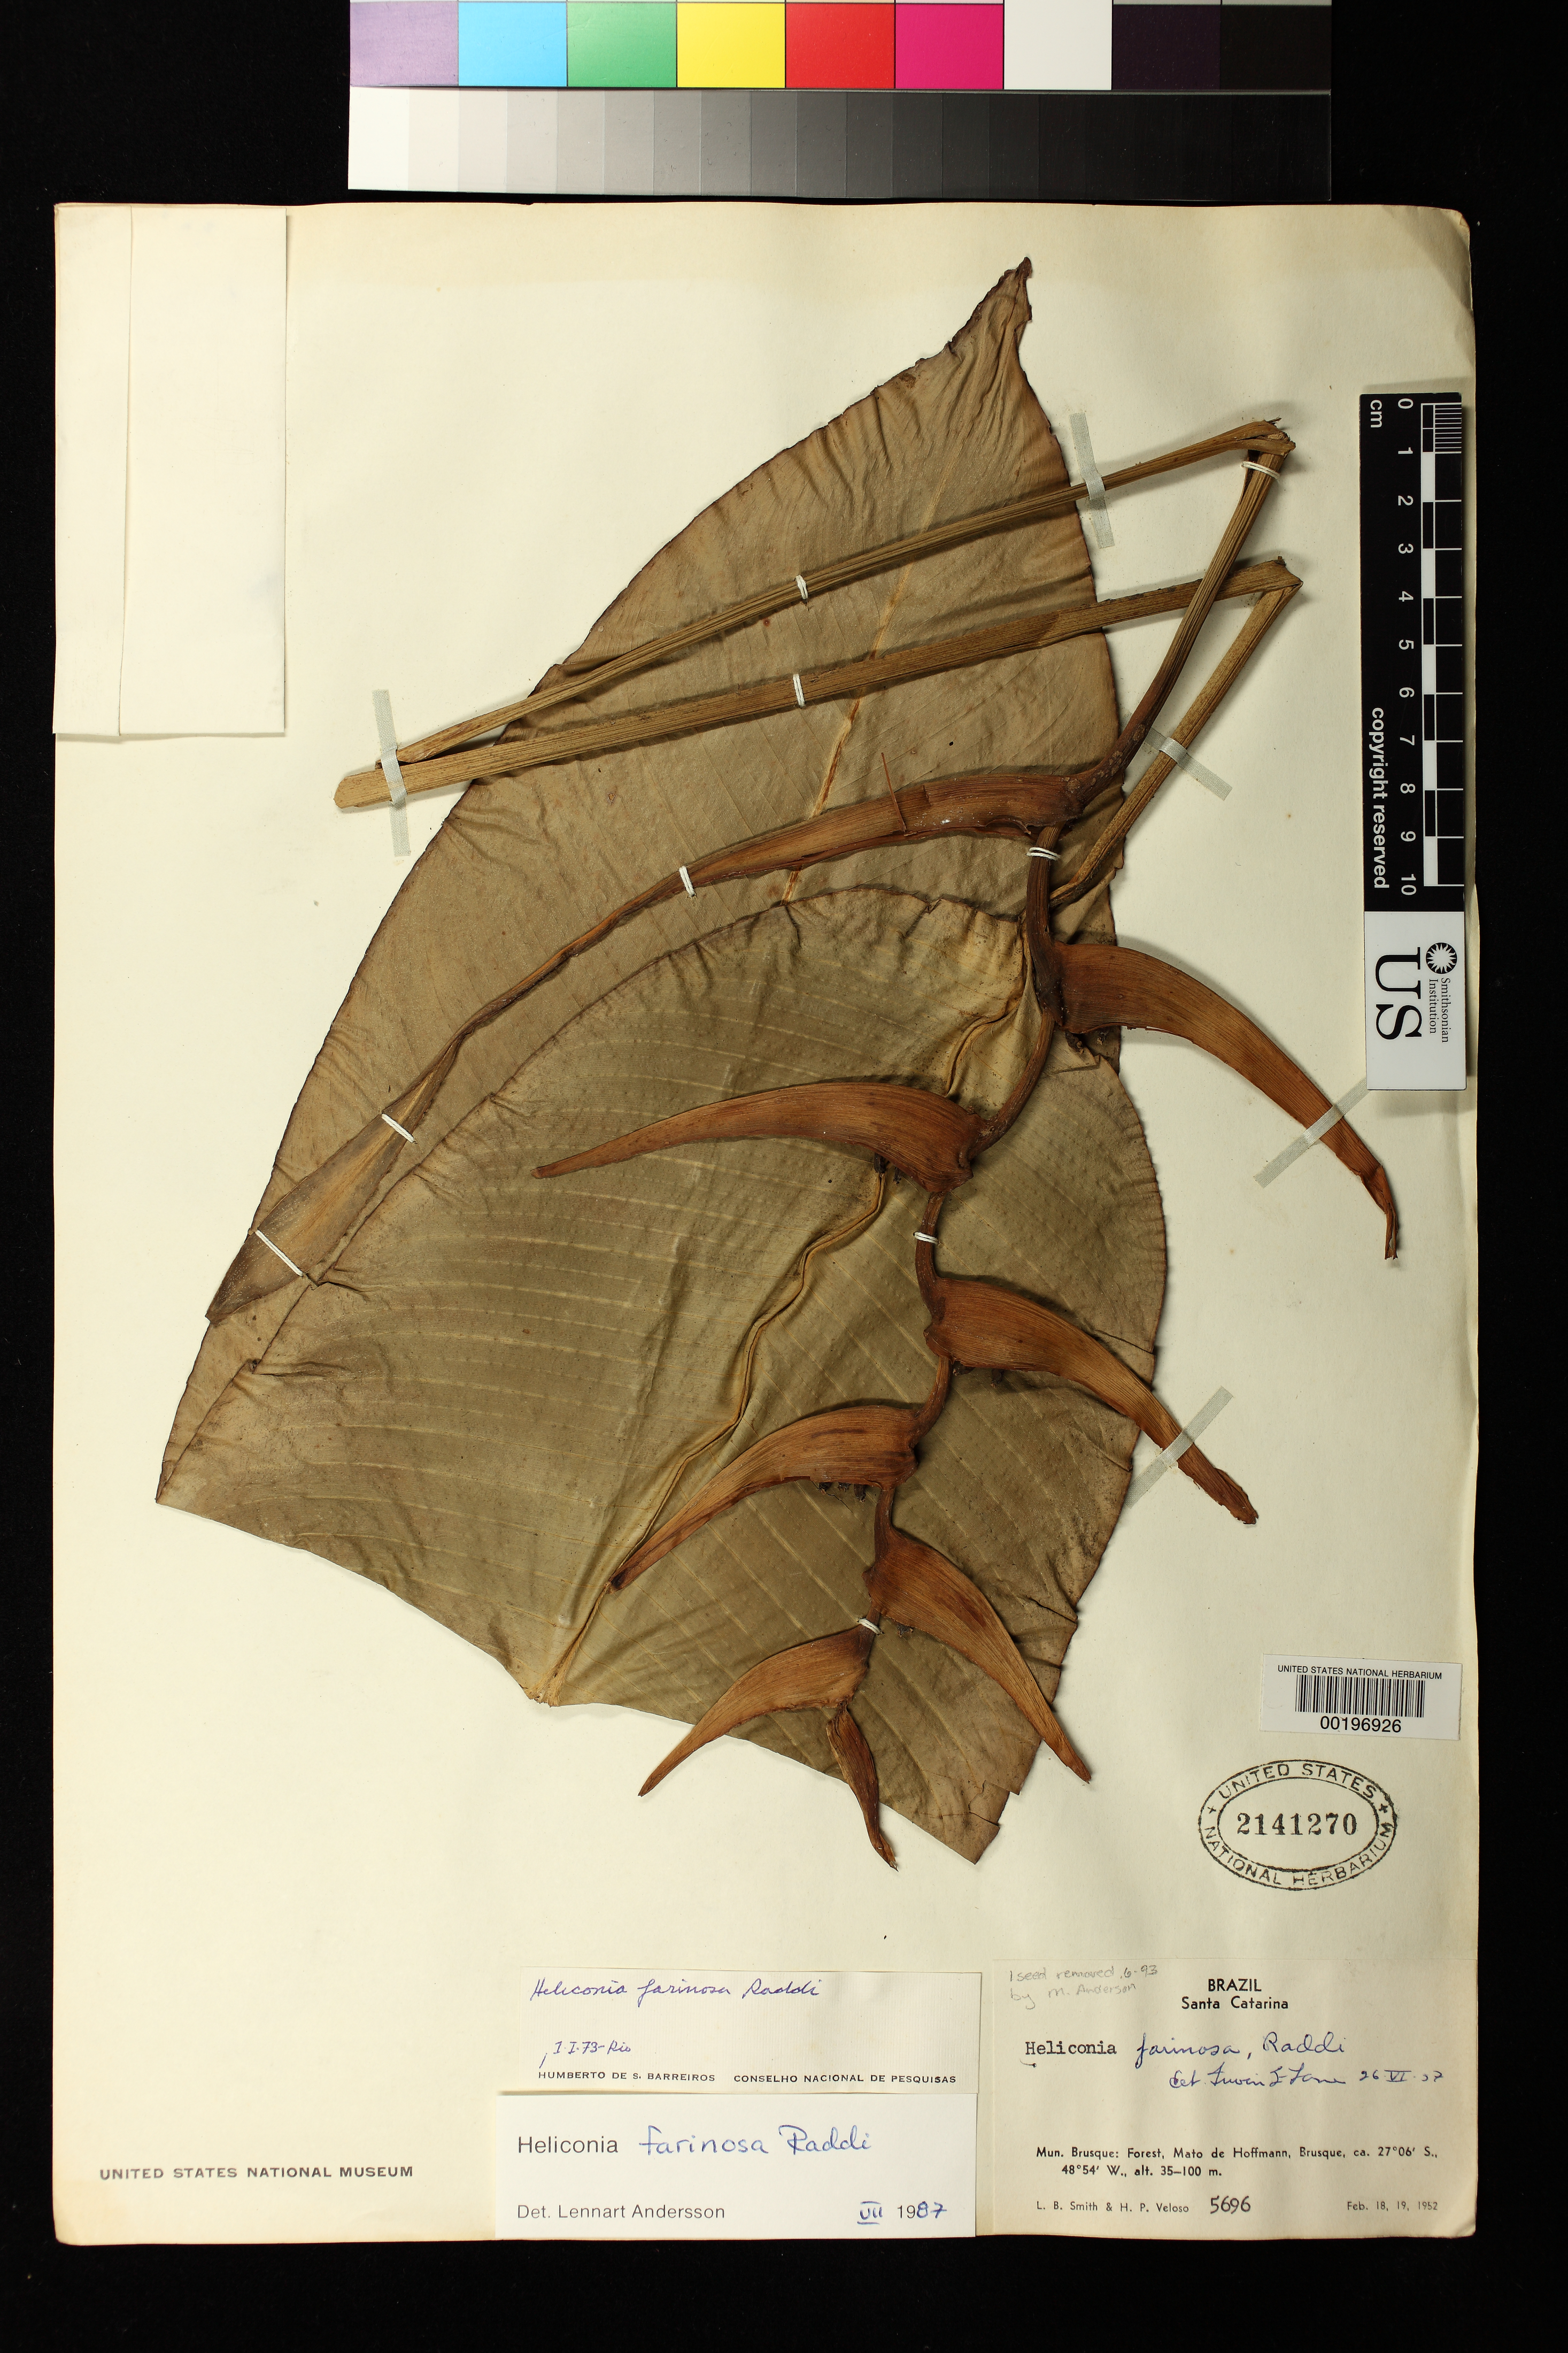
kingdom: Plantae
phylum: Tracheophyta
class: Liliopsida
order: Zingiberales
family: Heliconiaceae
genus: Heliconia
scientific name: Heliconia farinosa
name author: Raddi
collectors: L. Smith & H. Veloso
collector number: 5696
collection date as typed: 18 Feb 1952 and 19 Feb 1952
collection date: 1952-02-18,1952-02-19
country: Brazil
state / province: Santa Catarina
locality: Mun of brusque, forest, mato de hoffmann, brusque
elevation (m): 35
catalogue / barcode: US 2141270